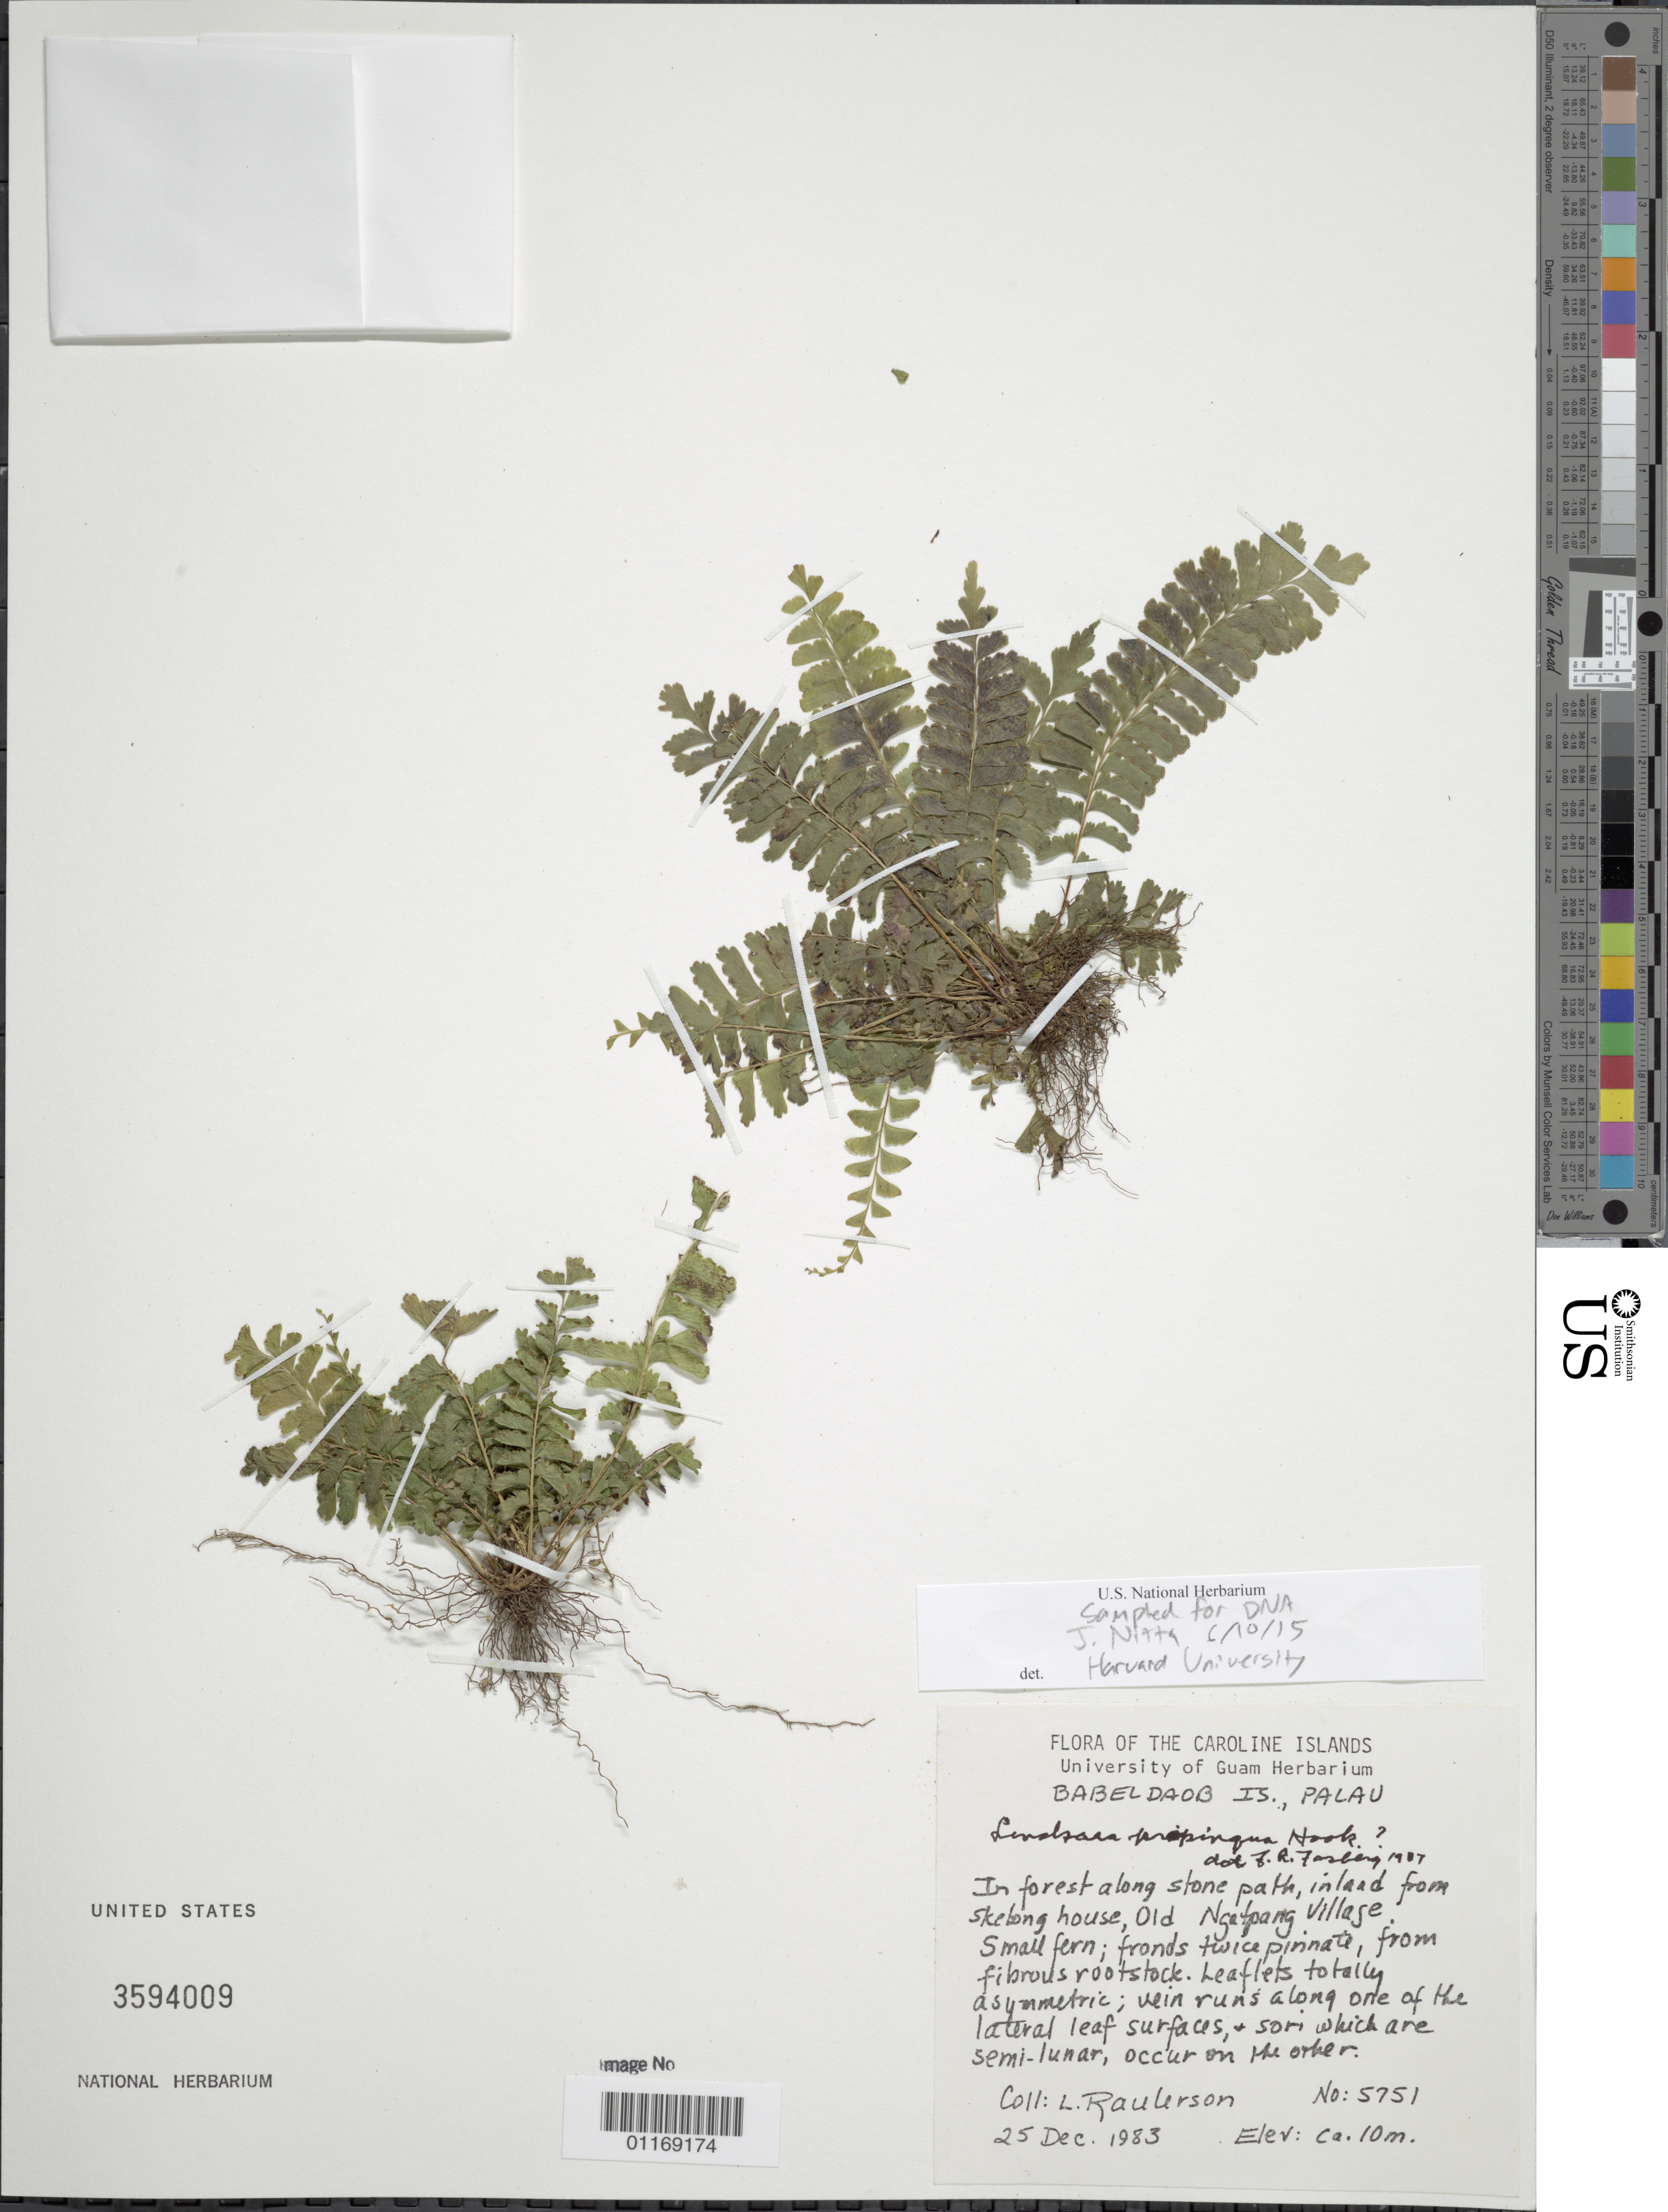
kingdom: Plantae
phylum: Tracheophyta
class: Polypodiopsida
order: Polypodiales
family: Lindsaeaceae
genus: Lindsaea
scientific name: Lindsaea propinqua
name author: Hook.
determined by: Fosberg, F. R.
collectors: L. Raulerson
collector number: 5751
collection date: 1983-12-25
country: Palau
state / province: Ngatpang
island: Babeldaob [Babelthuap]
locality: In forest along stone path inland from Skebong house, old Ngatpang village.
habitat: forest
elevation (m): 10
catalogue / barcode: US 3594009